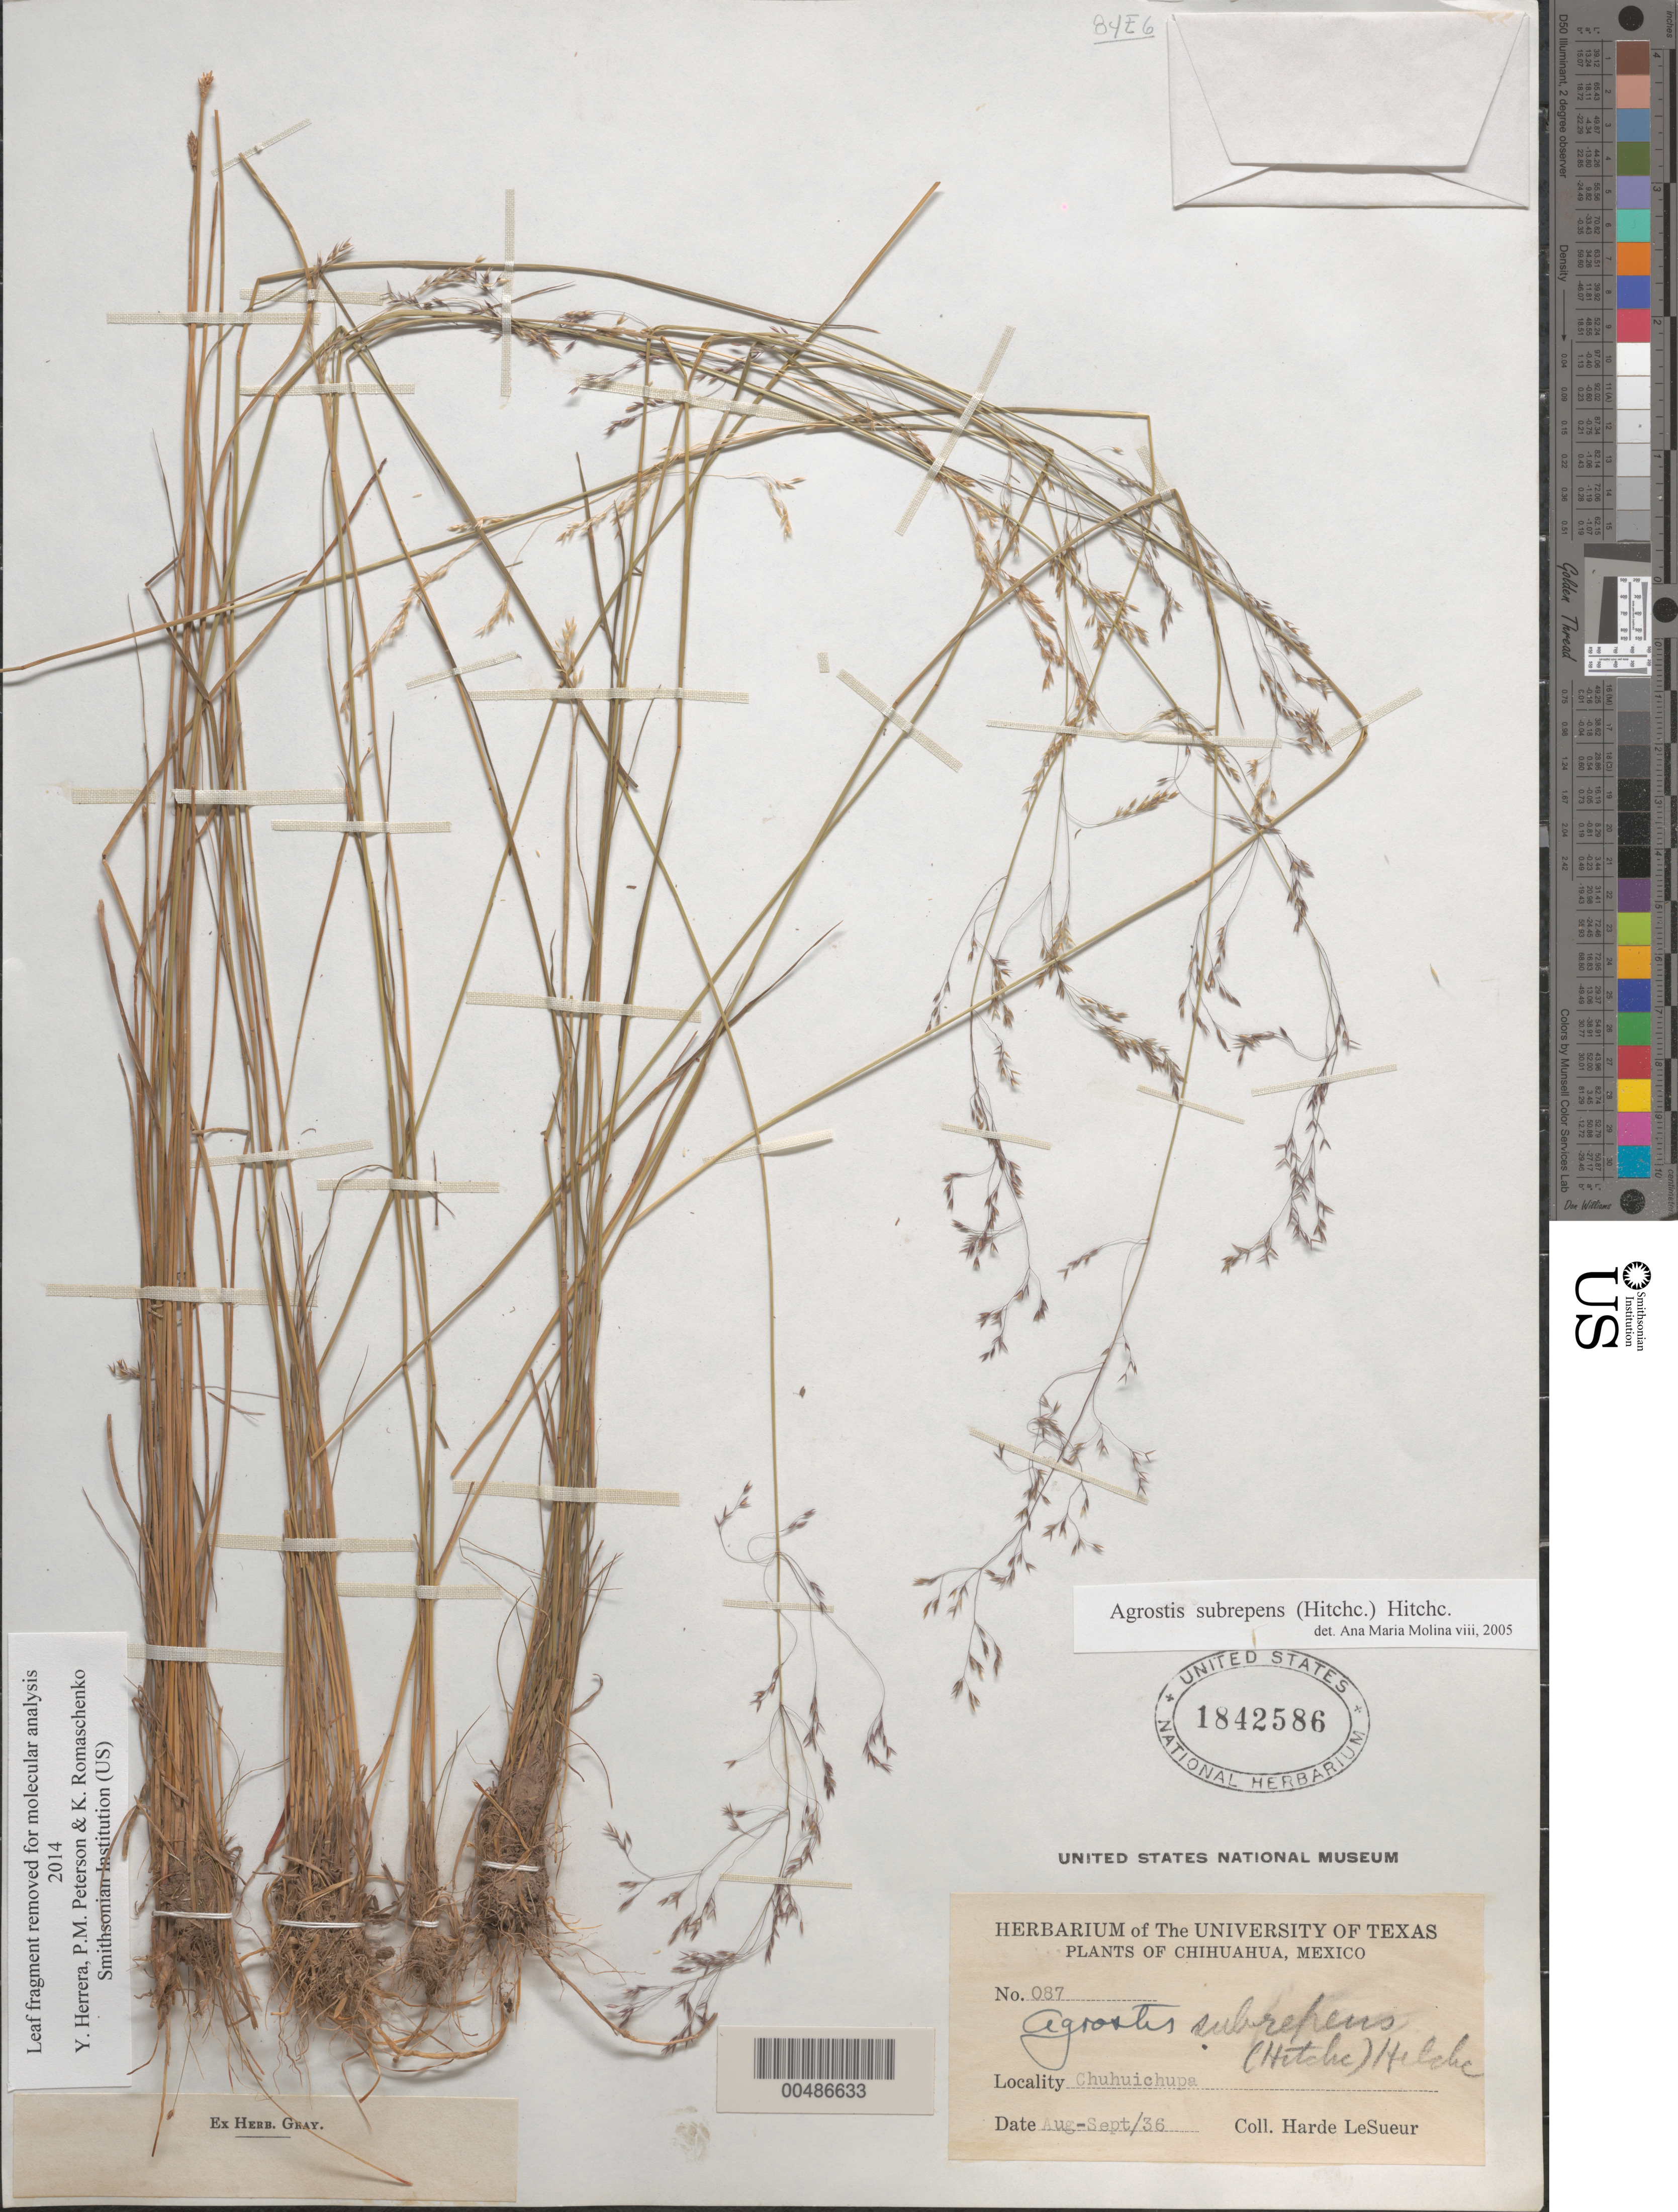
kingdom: Plantae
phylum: Tracheophyta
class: Liliopsida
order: Poales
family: Poaceae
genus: Agrostis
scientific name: Agrostis subrepens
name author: (Hitchc.) Hitchc.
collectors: D. H. LeSueur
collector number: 087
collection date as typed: Aug 1936 to Sep 1936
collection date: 1936-08/1936-09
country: Mexico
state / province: Chihuahua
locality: Chuhuichupa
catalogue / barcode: US 1842586